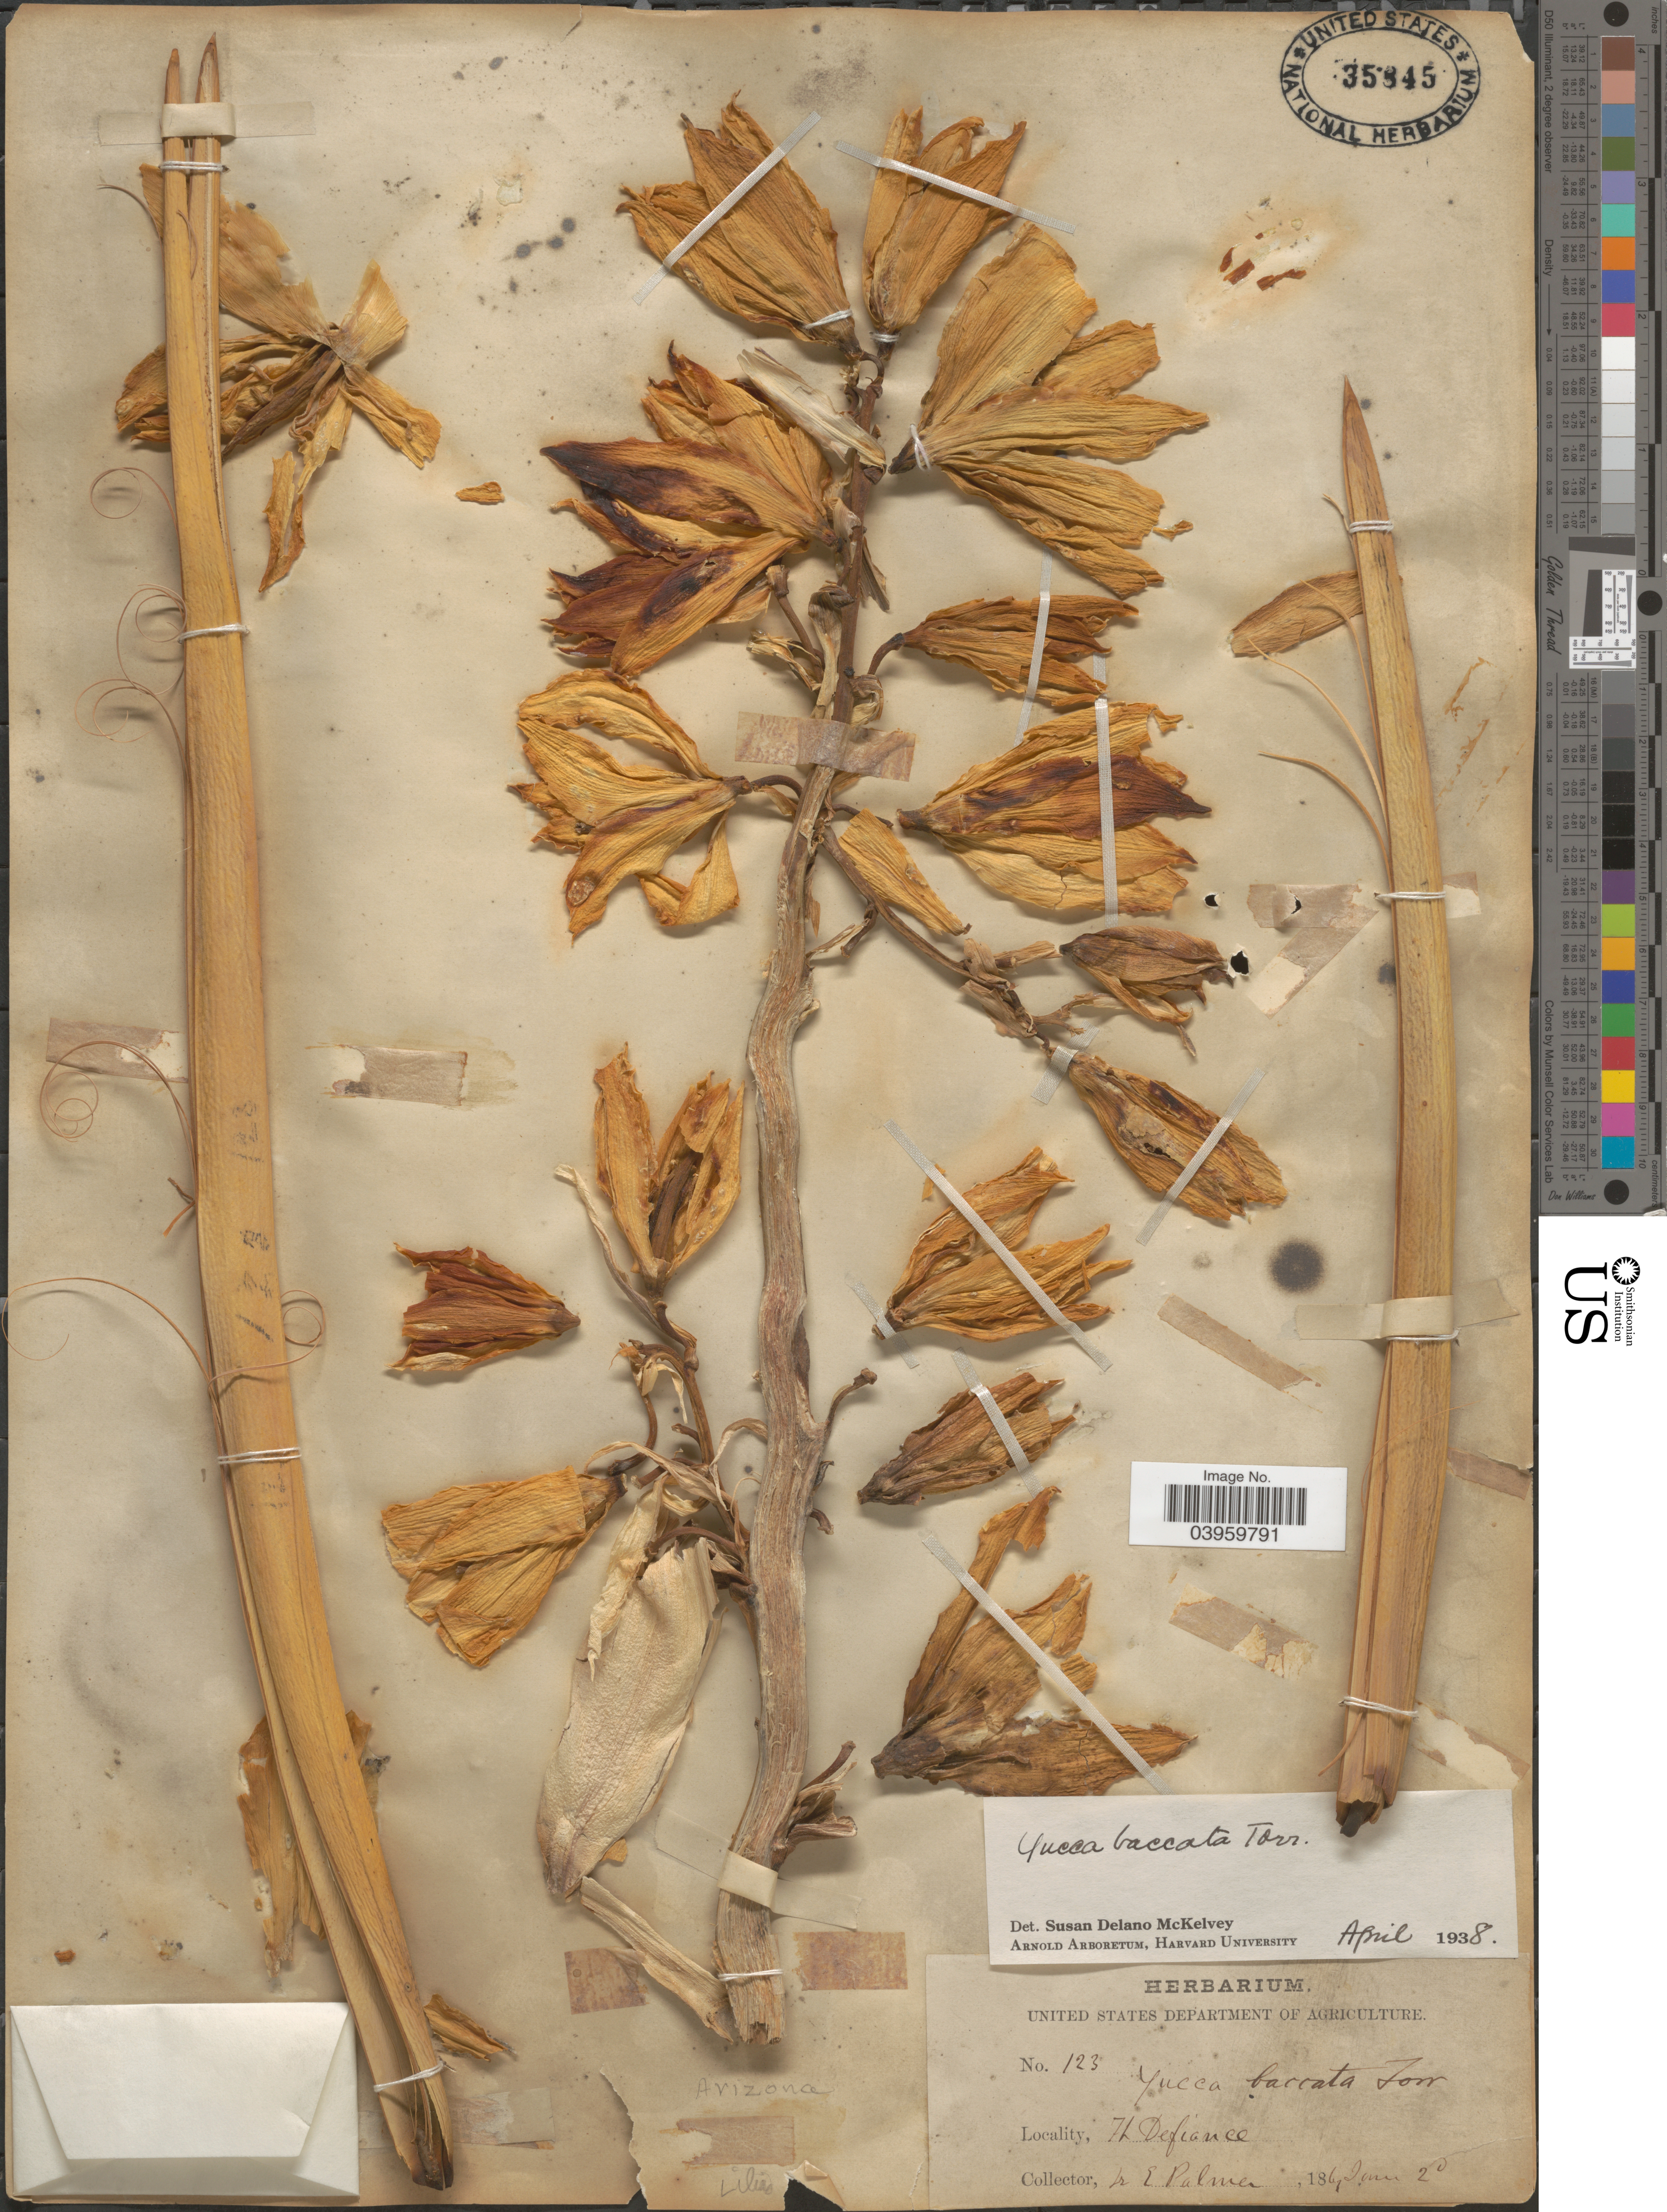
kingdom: Plantae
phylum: Tracheophyta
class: Liliopsida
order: Asparagales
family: Asparagaceae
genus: Yucca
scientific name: Yucca baccata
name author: Torr.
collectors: E. Palmer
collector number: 123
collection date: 1861-01-20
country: United States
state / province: Arizona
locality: Ft Defiance.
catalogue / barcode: US 35845